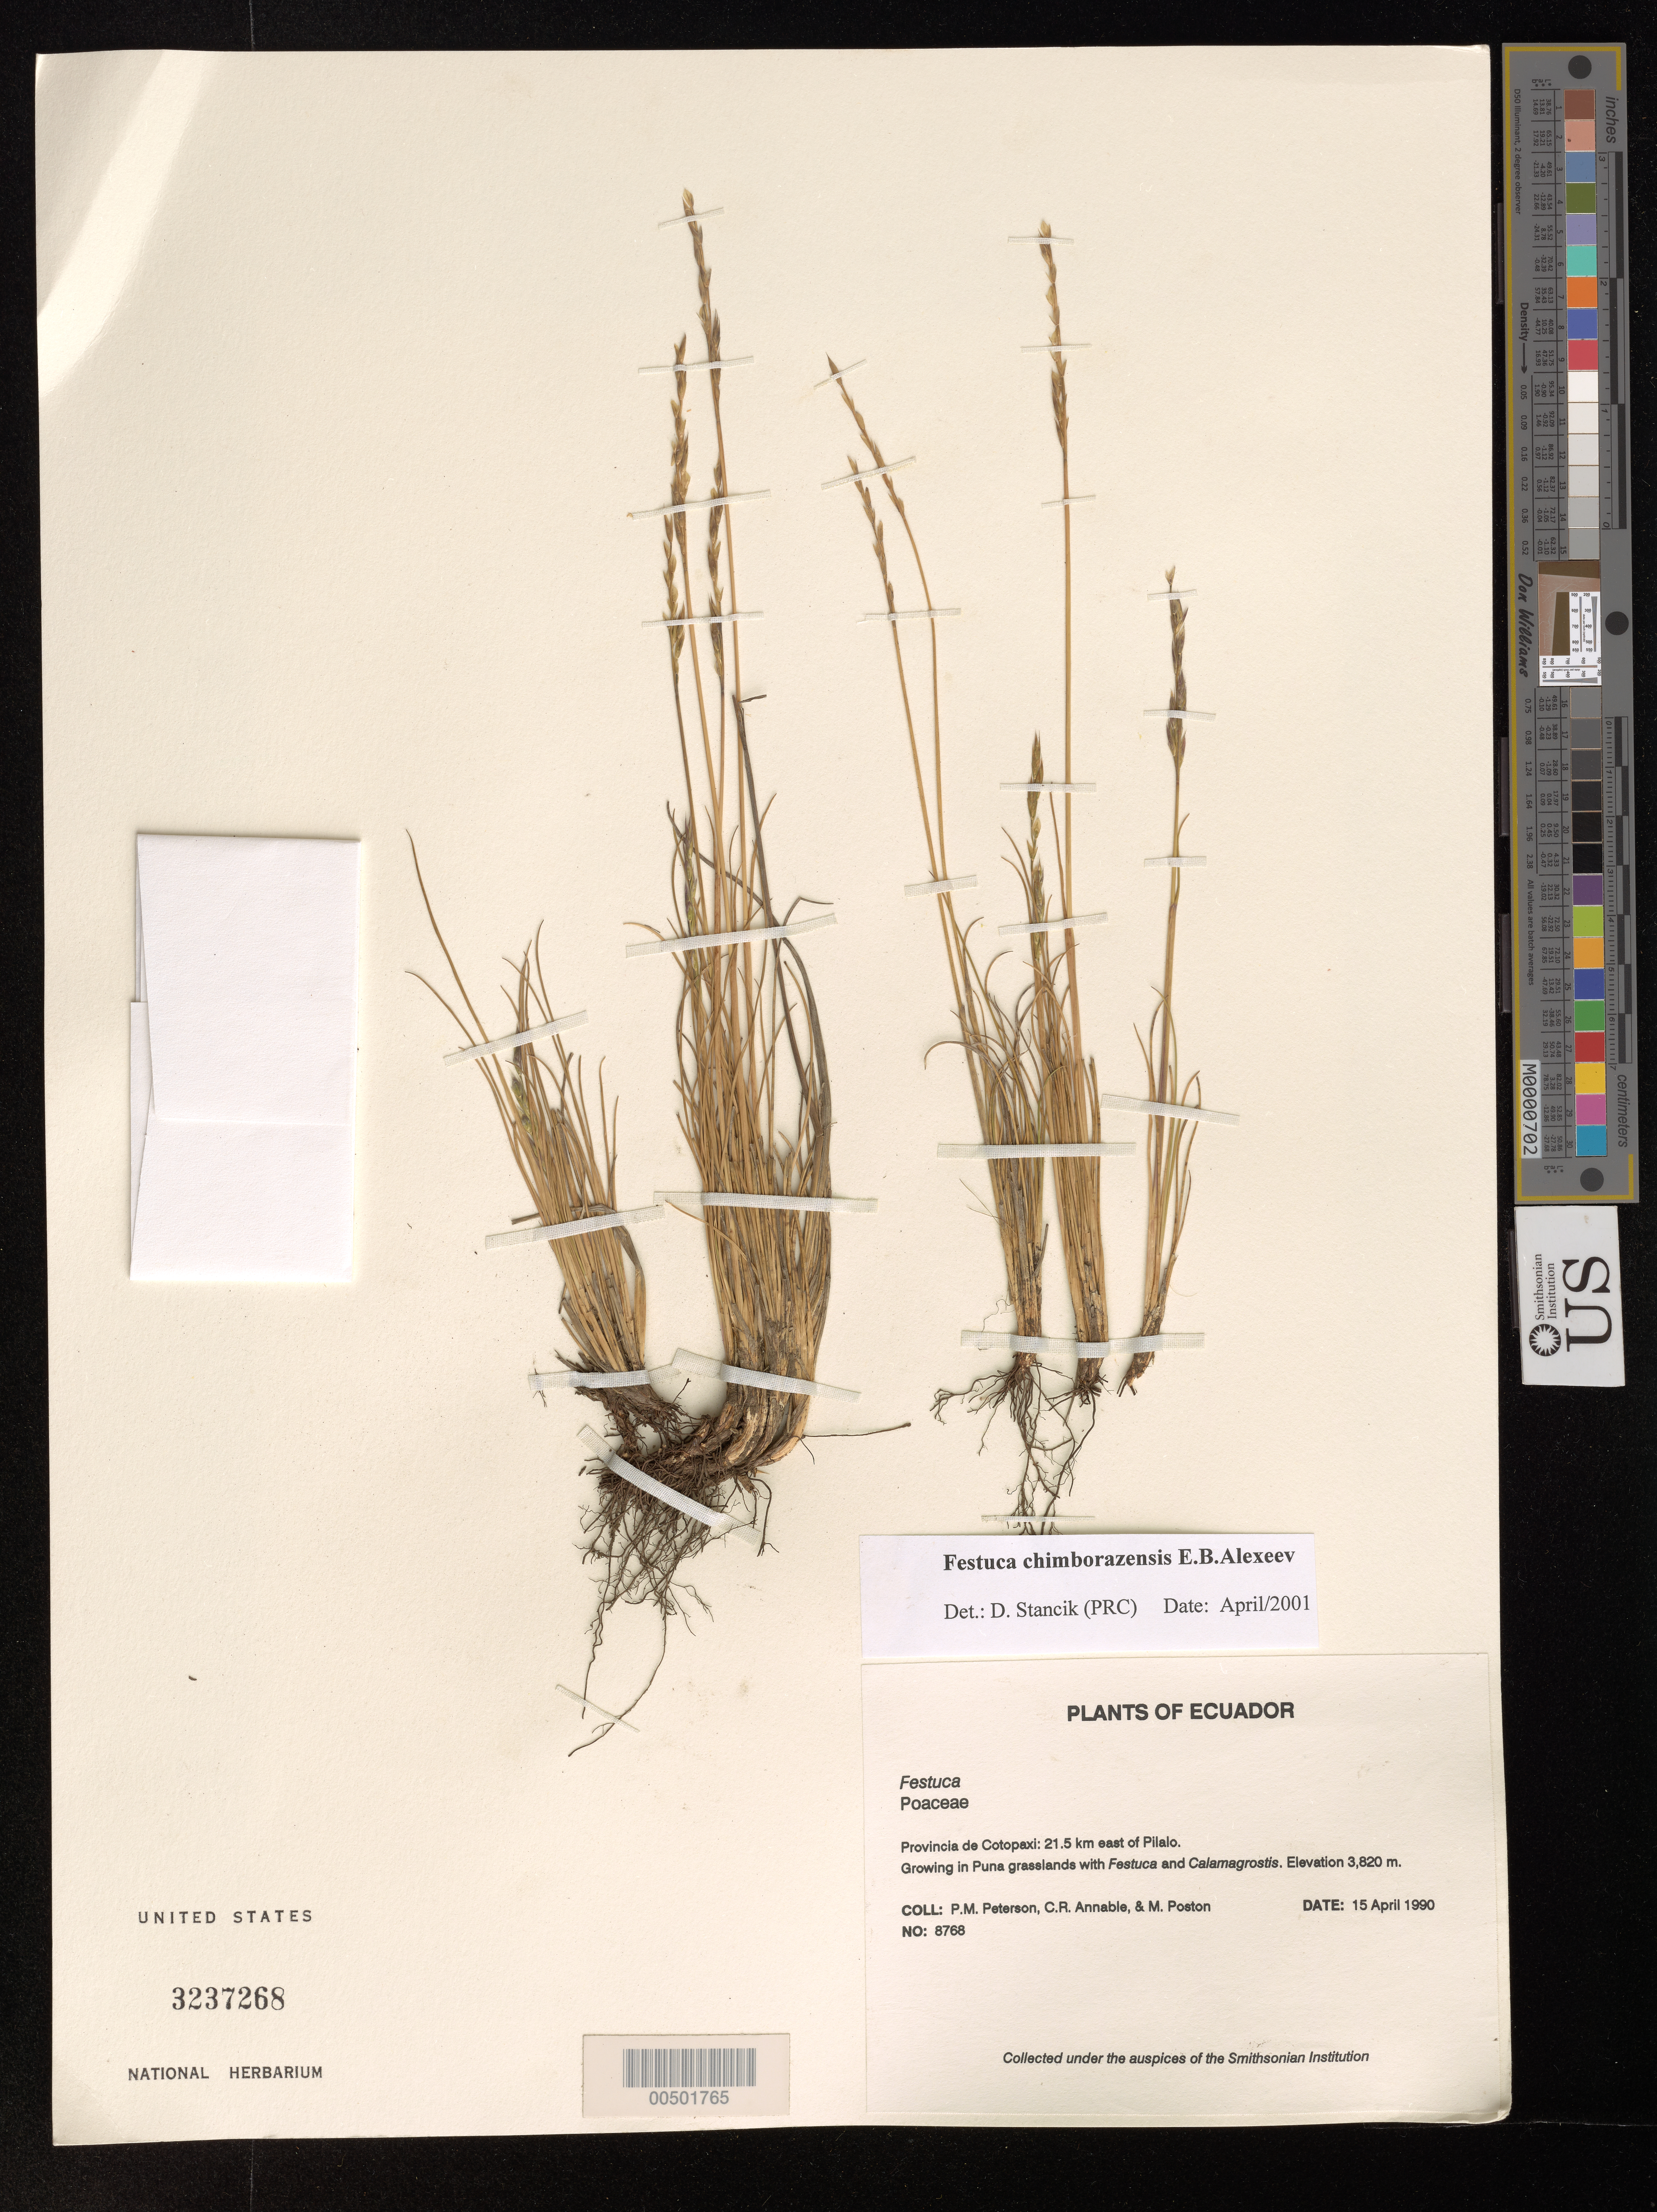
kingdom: Plantae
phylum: Tracheophyta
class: Liliopsida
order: Poales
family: Poaceae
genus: Festuca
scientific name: Festuca chimborazensis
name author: E.B. Alexeev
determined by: Stancik, D.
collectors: P. M. Peterson, C. R. Annable & M. Poston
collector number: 08768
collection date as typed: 15 Apr 1990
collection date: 1990-04-15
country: Ecuador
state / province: Cotopaxi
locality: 21.5 km E of Pilalo.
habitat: Growing in Puna grasslands with Festuca and Calamagrostis.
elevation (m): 3820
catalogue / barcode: US 3237268